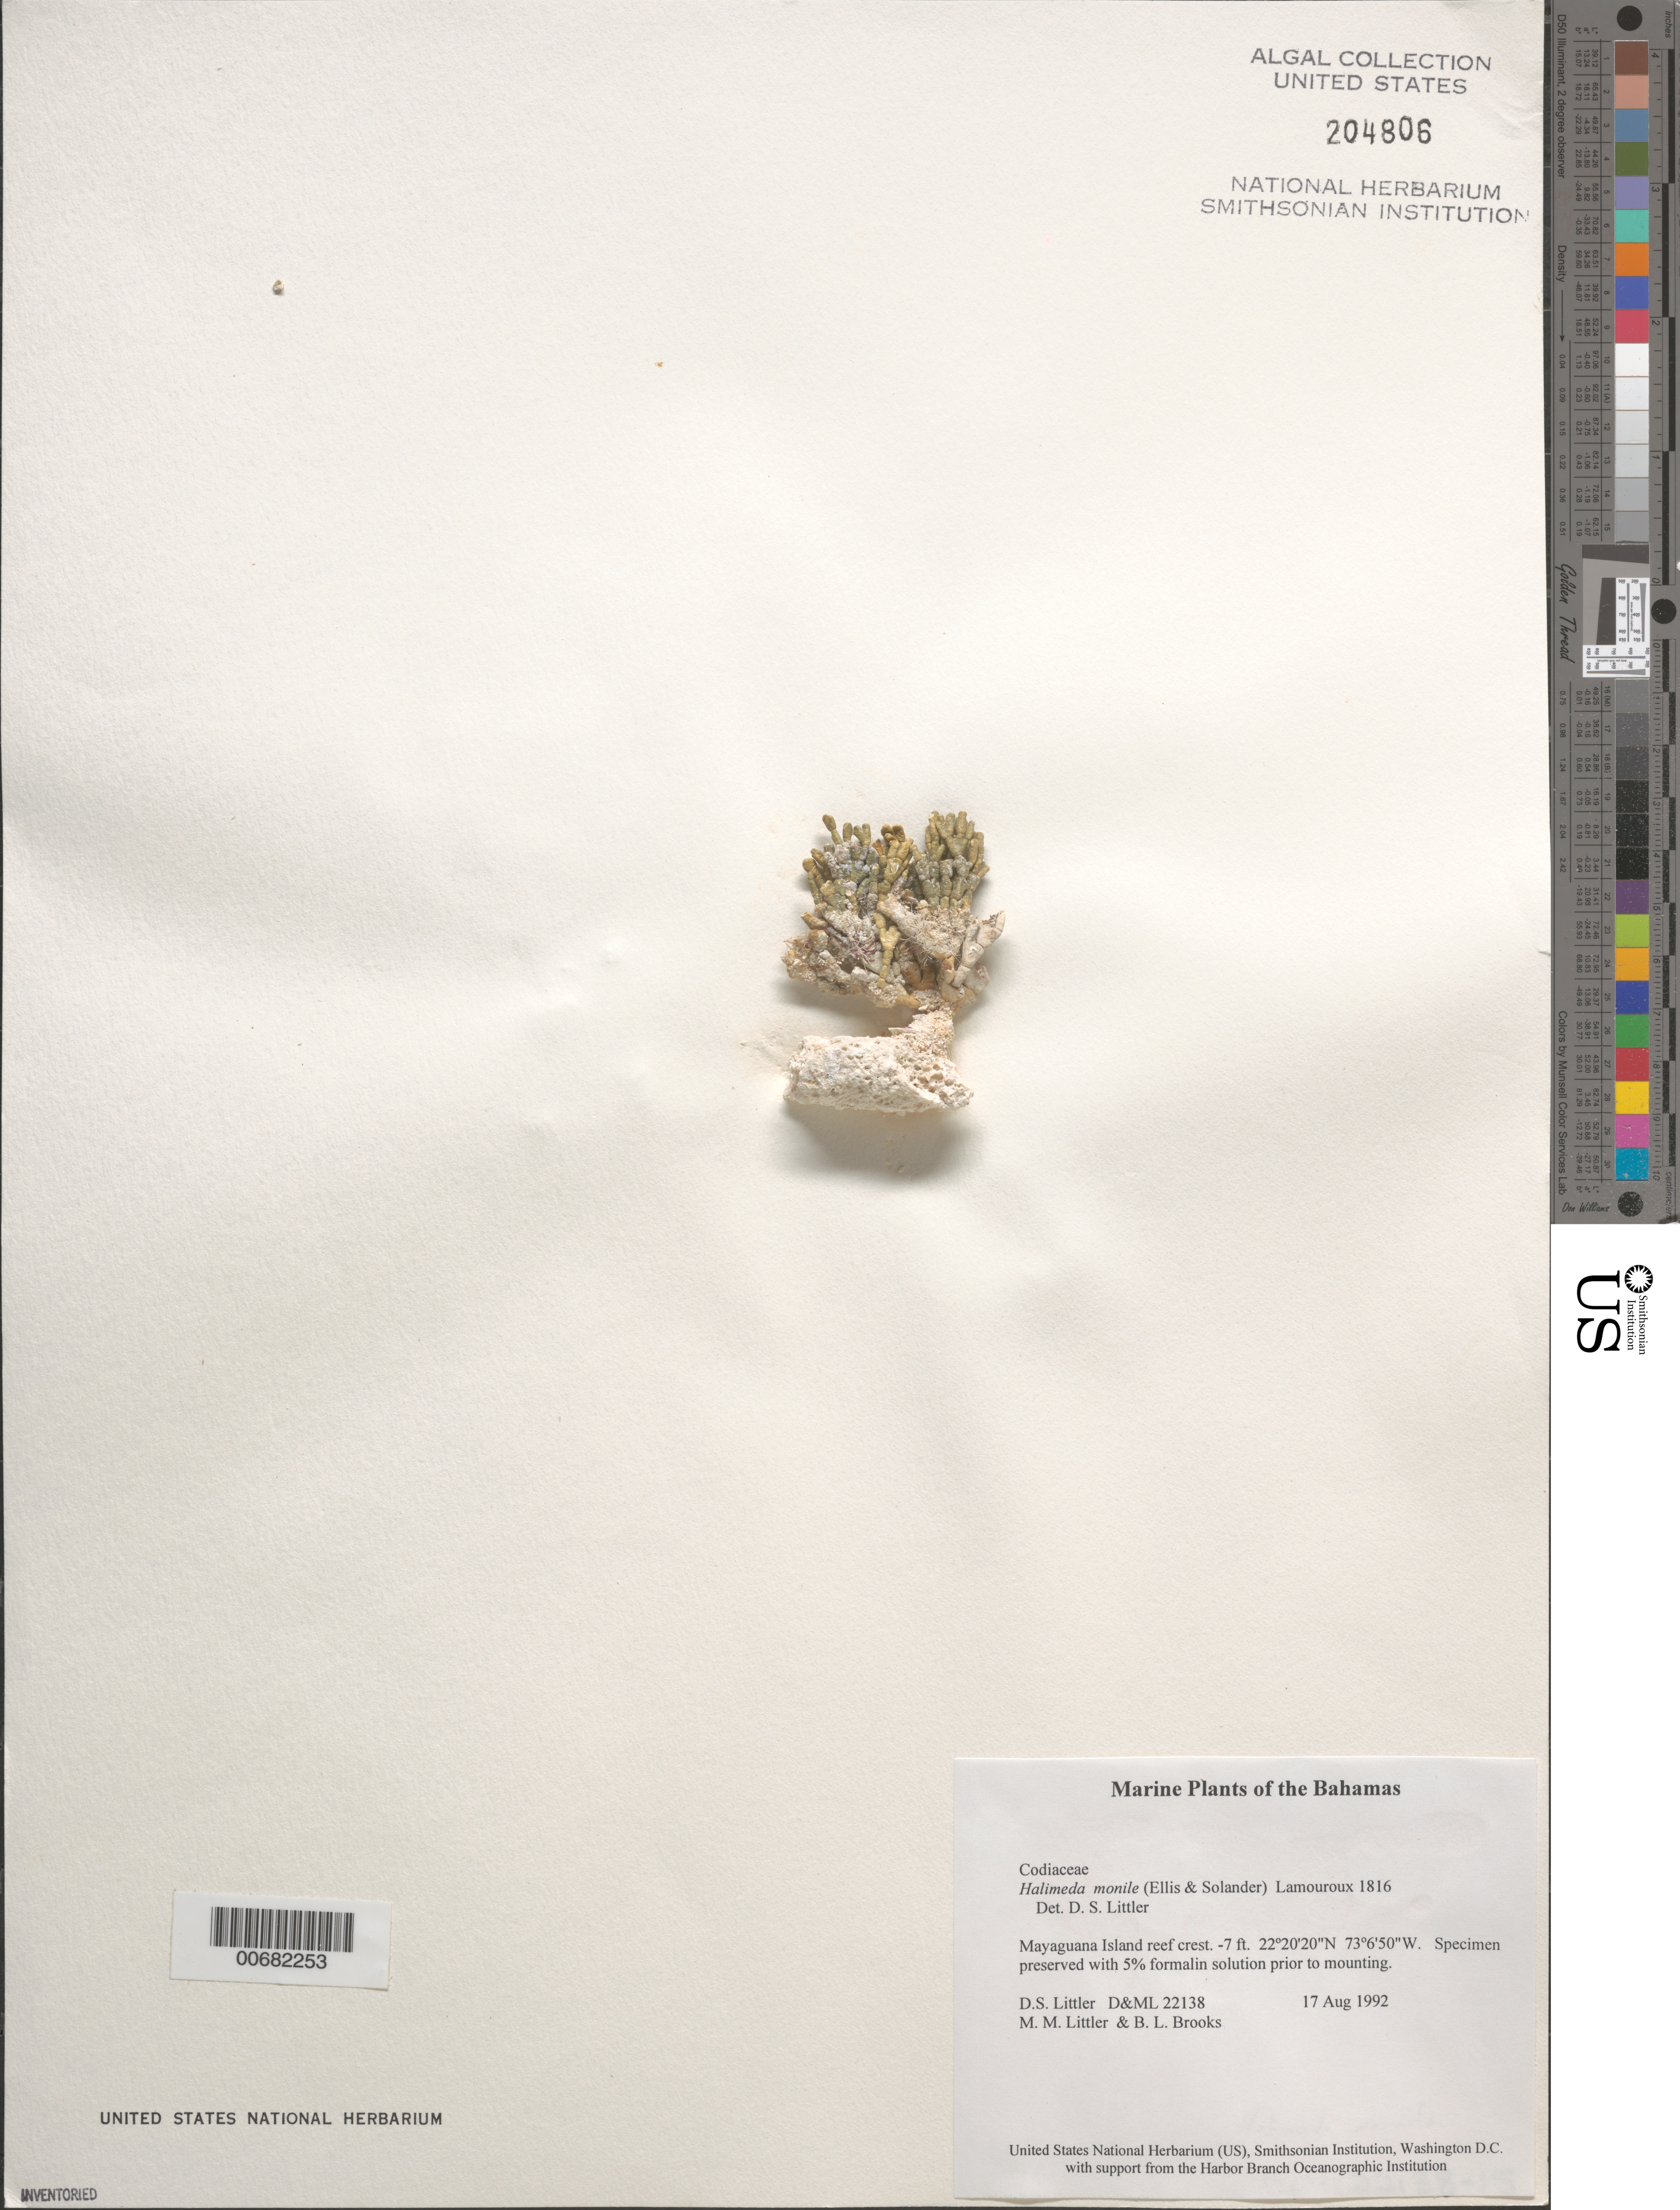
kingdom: Plantae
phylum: Chlorophyta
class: Ulvophyceae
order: Bryopsidales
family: Halimedaceae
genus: Halimeda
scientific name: Halimeda monile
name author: (J. Ellis & Sol.) J.V.Lamouroux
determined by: Littler, D. S.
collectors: D. S. Littler, M. M. Littler & B. Brooks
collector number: D&ML 22138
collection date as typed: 17 Aug 1992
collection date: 1992-08-17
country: Bahamas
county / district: Mayaguana District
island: Mayaguana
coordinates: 22 20' 20" N, 73 6' 50" W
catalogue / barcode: US 204806